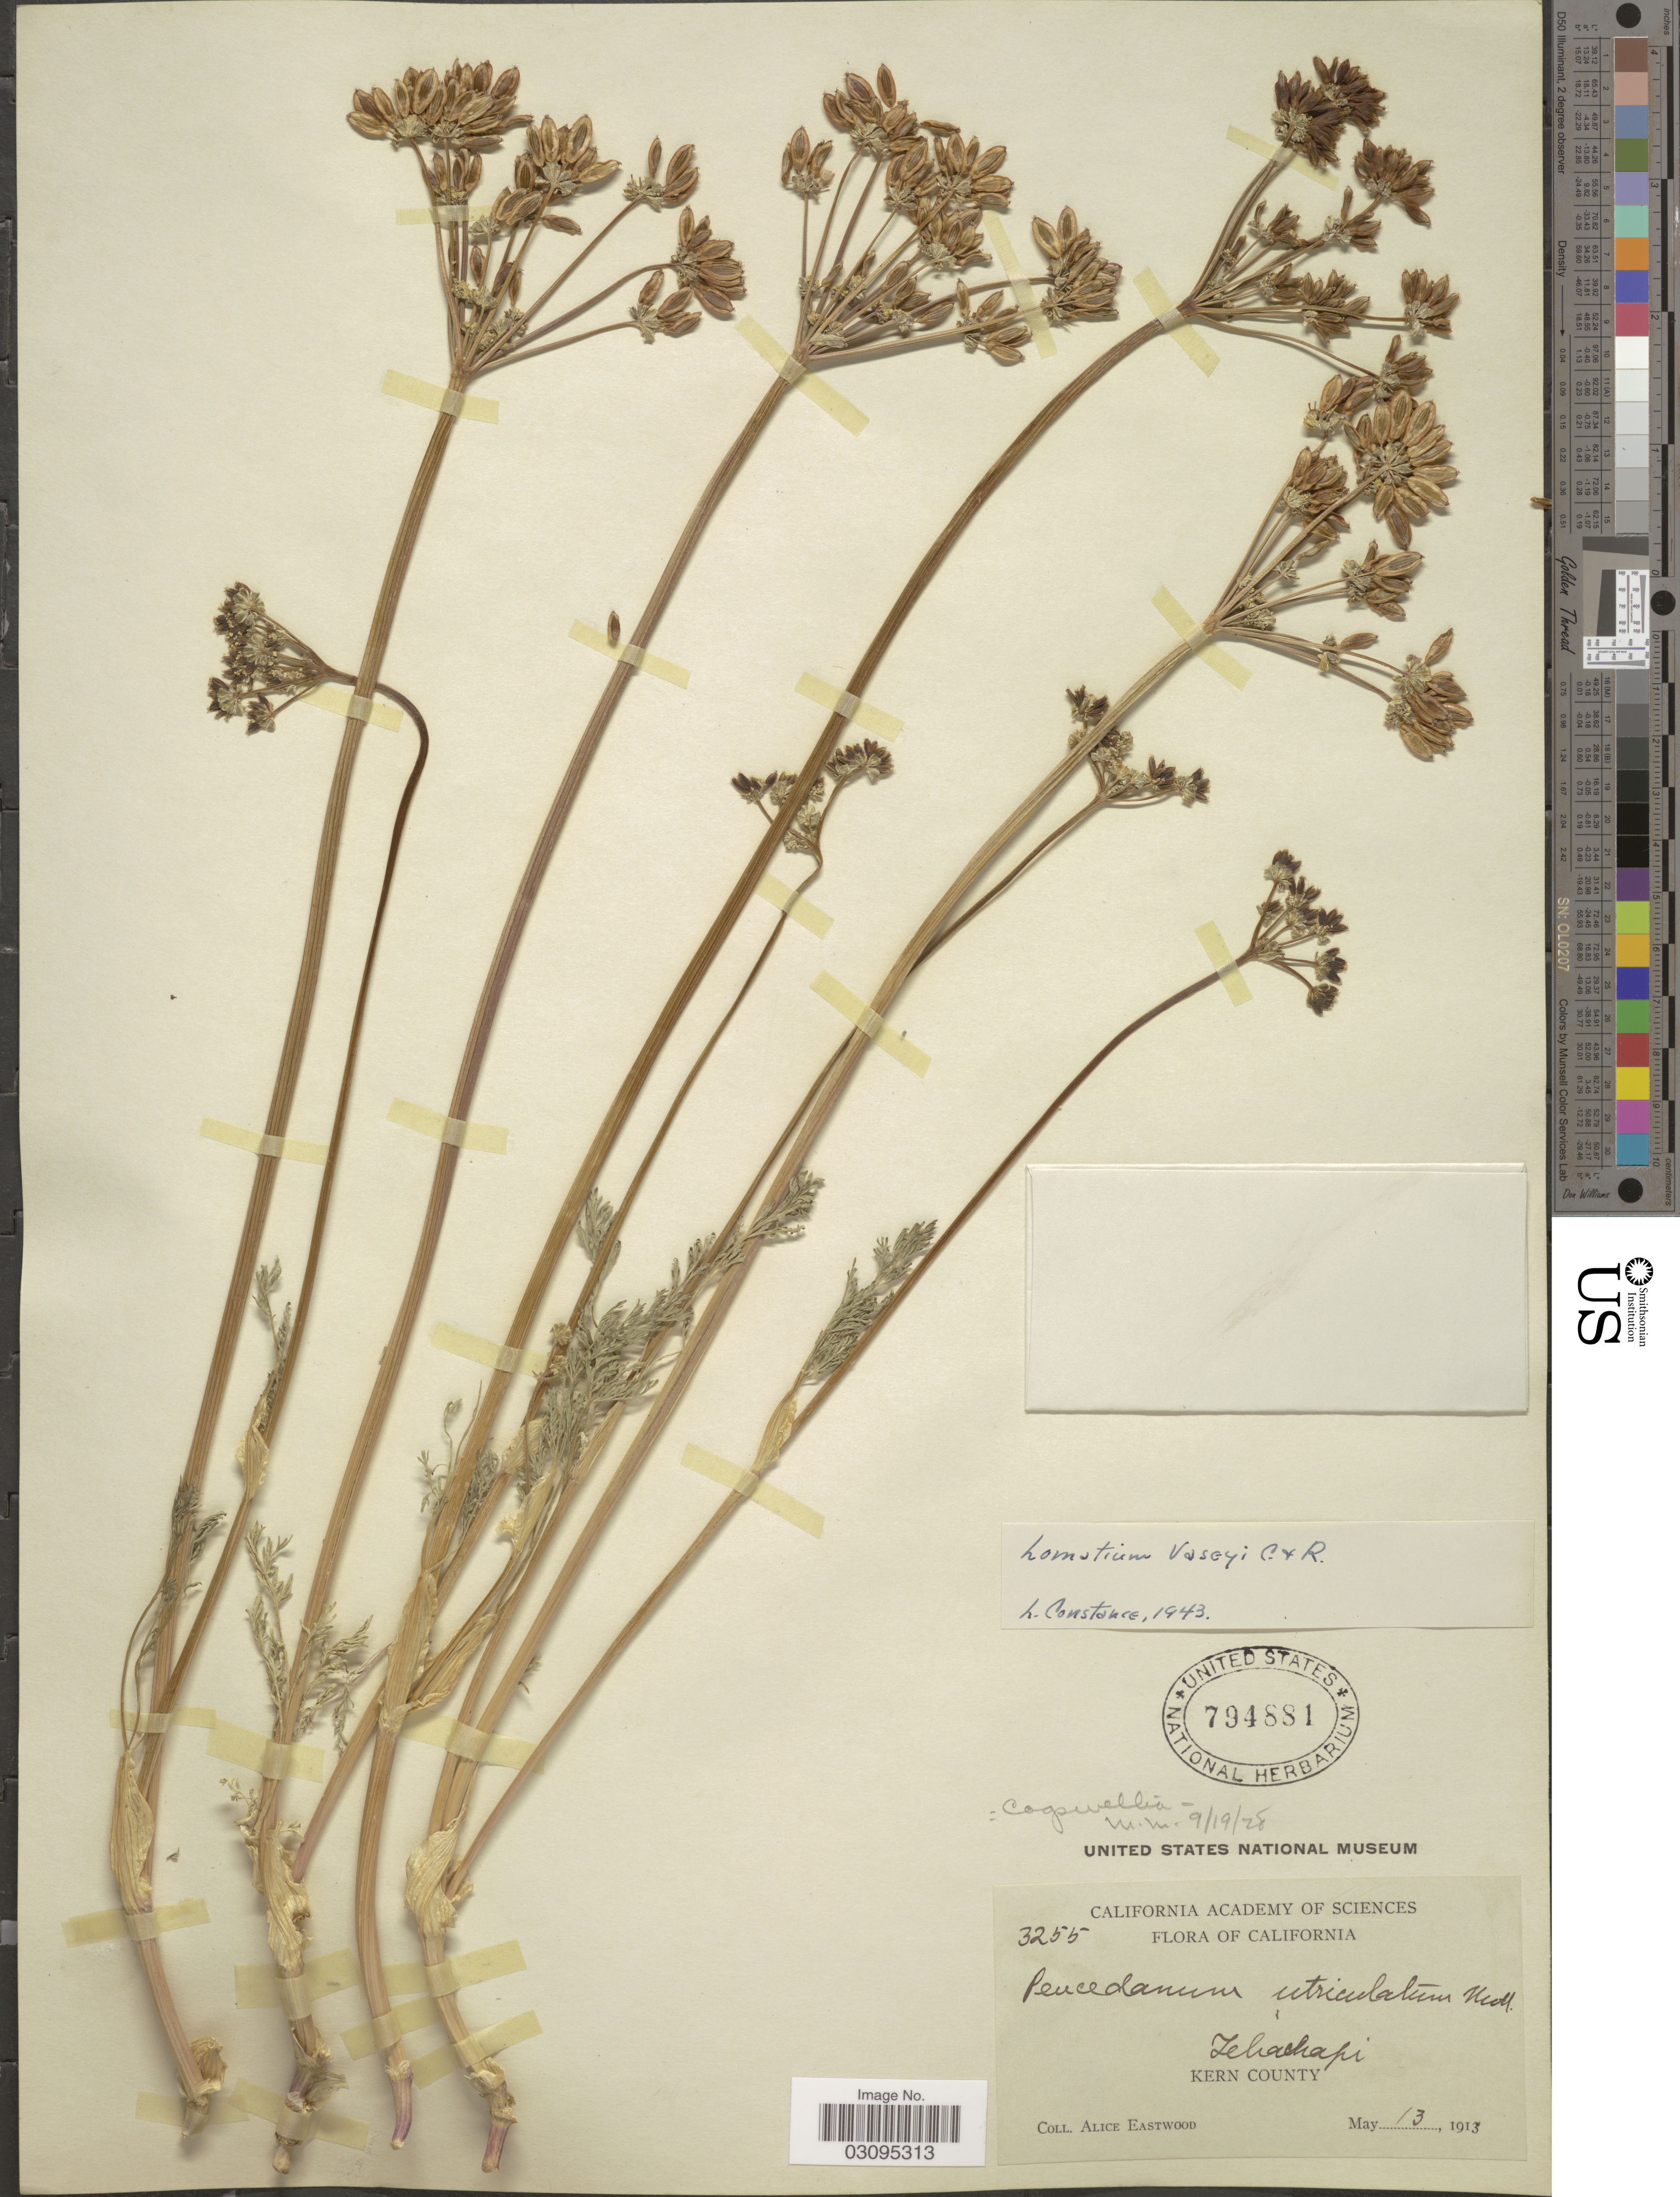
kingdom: Plantae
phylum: Tracheophyta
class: Magnoliopsida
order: Apiales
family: Apiaceae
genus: Lomatium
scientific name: Lomatium vaseyi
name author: (J.M. Coult. & Rose) J.M. Coult. & Rose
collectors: A. Eastwood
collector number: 3255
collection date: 1913-05-13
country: United States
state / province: California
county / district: Kern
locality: Tehachapi, Kern County.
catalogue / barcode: US 794881